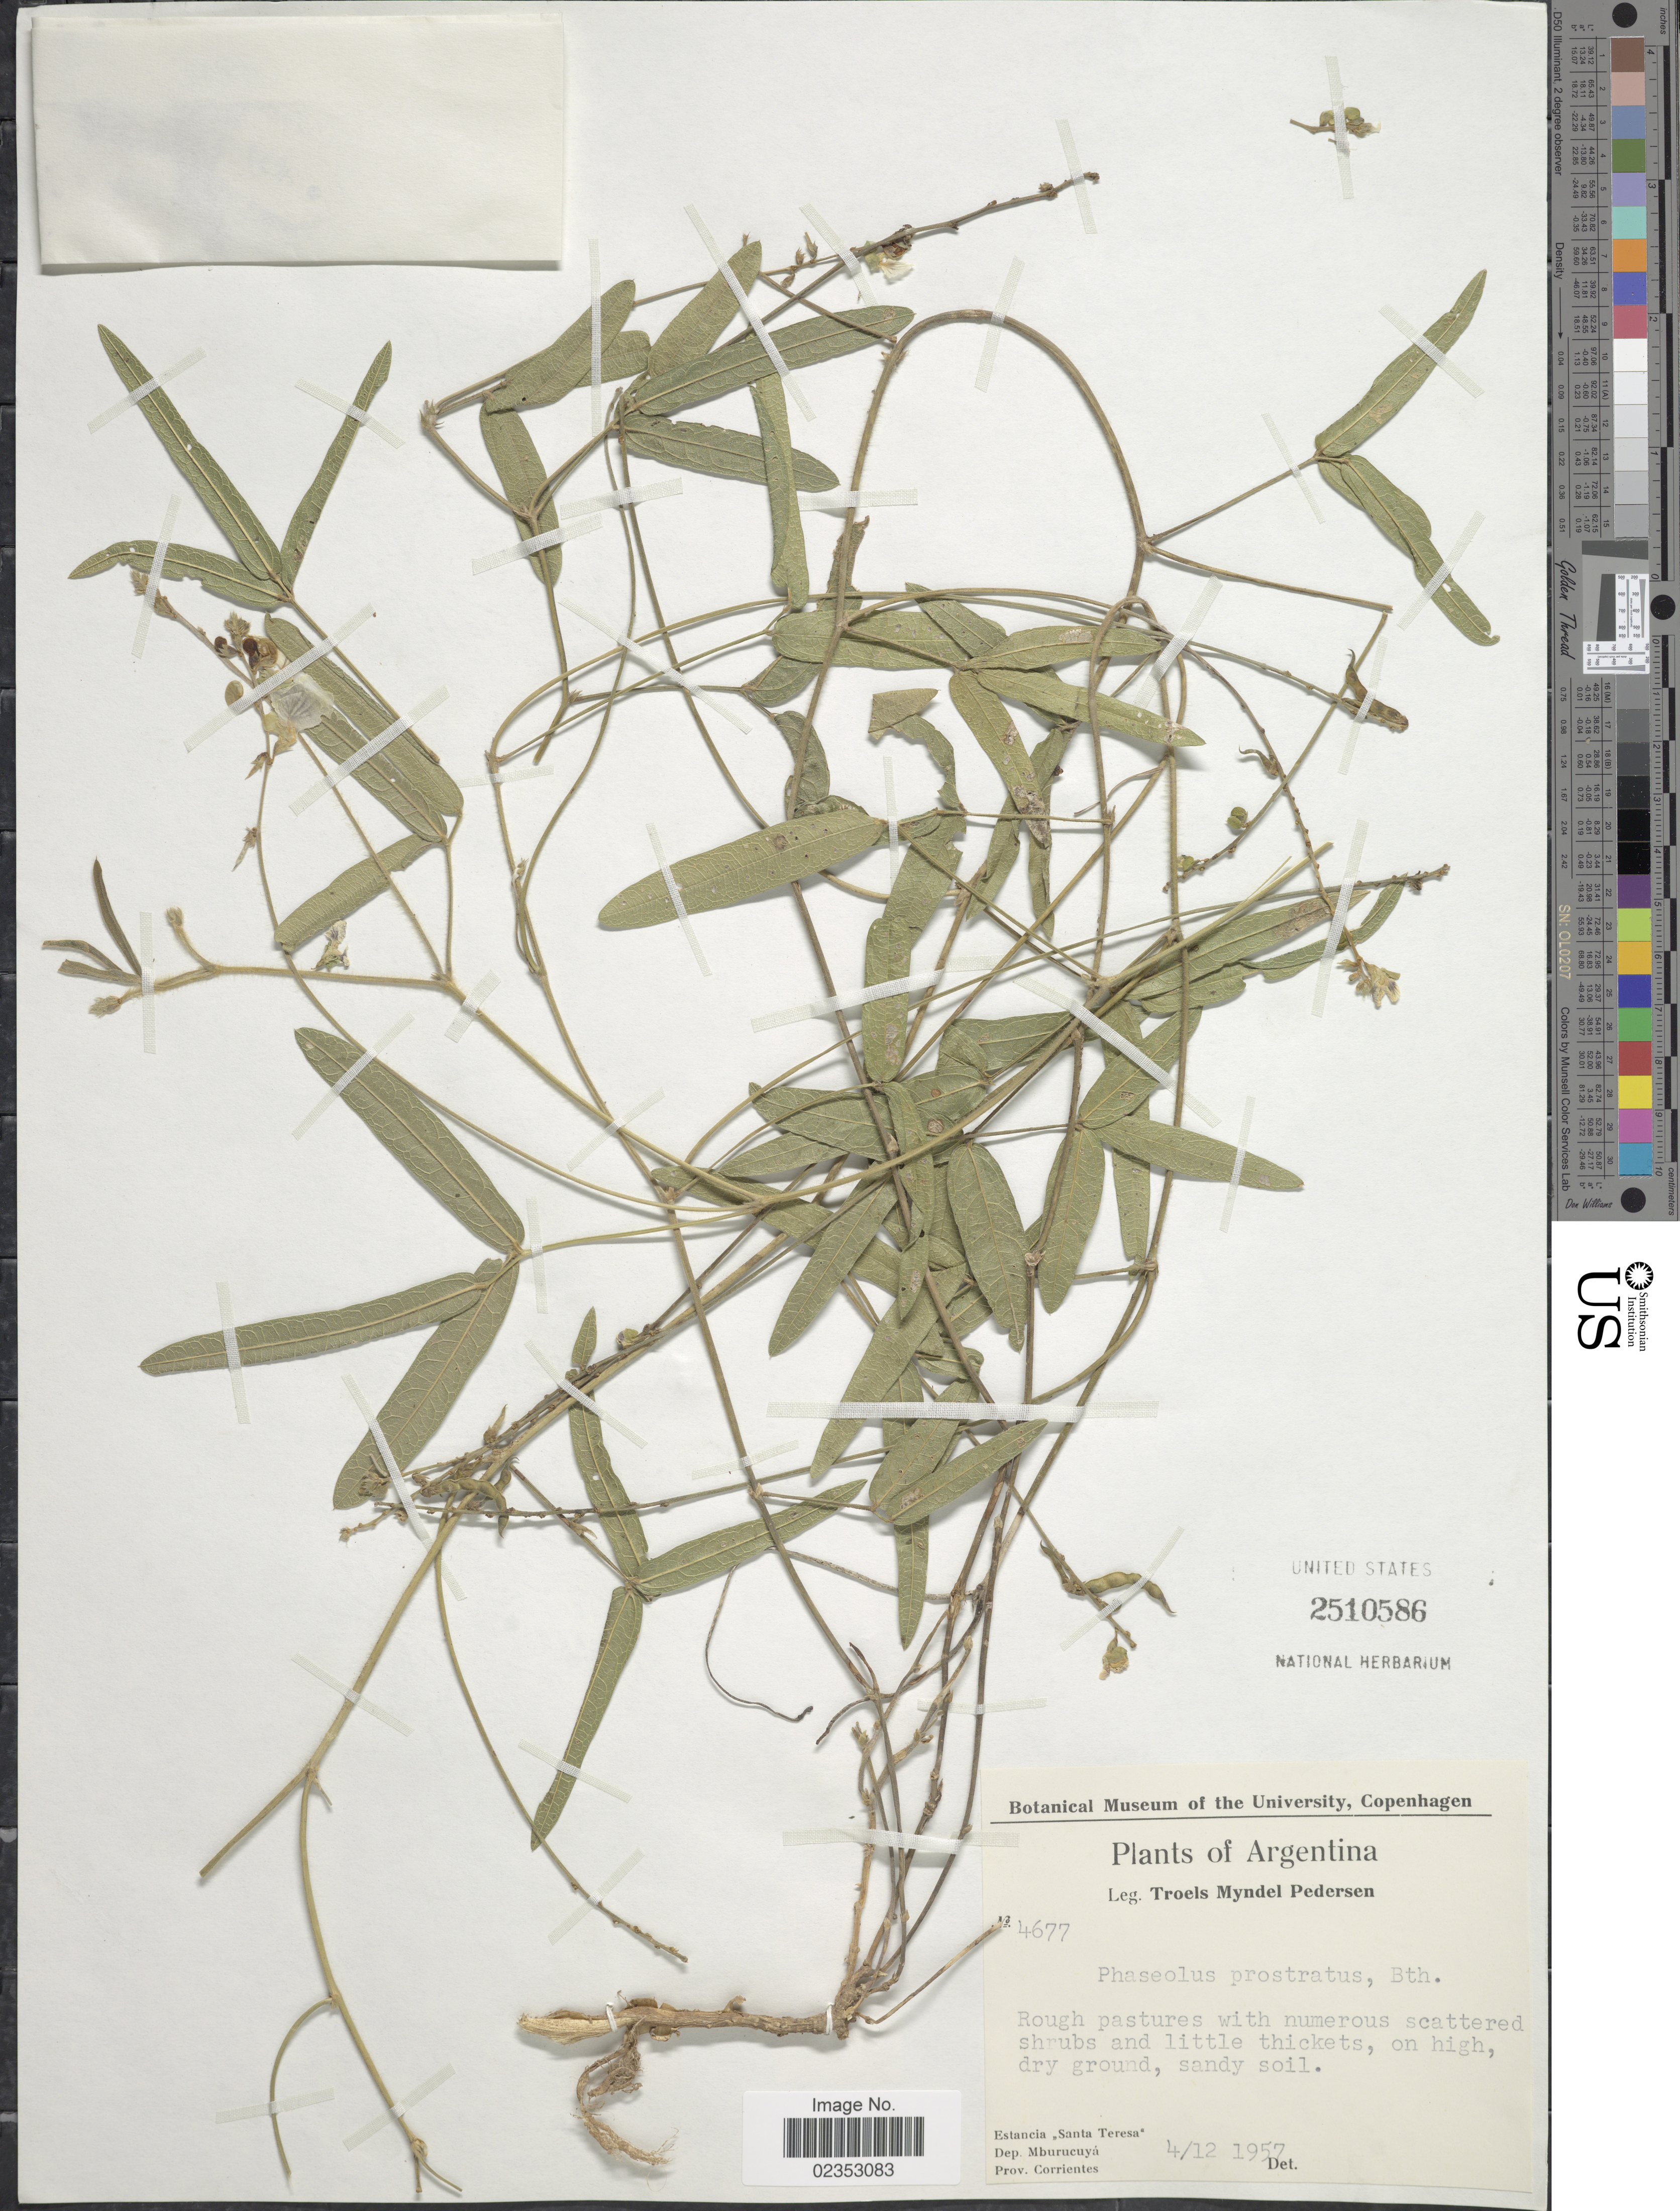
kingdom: Plantae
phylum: Tracheophyta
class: Magnoliopsida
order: Fabales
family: Fabaceae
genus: Macroptilium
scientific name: Macroptilium prostratum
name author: (Benth.) Urb.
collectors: T. Pederson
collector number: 4677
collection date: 1957-12-04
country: Argentina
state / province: Corrientes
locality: Estancia ,,Santa Teresa' Dep. Mburucuyá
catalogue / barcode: US 2510586